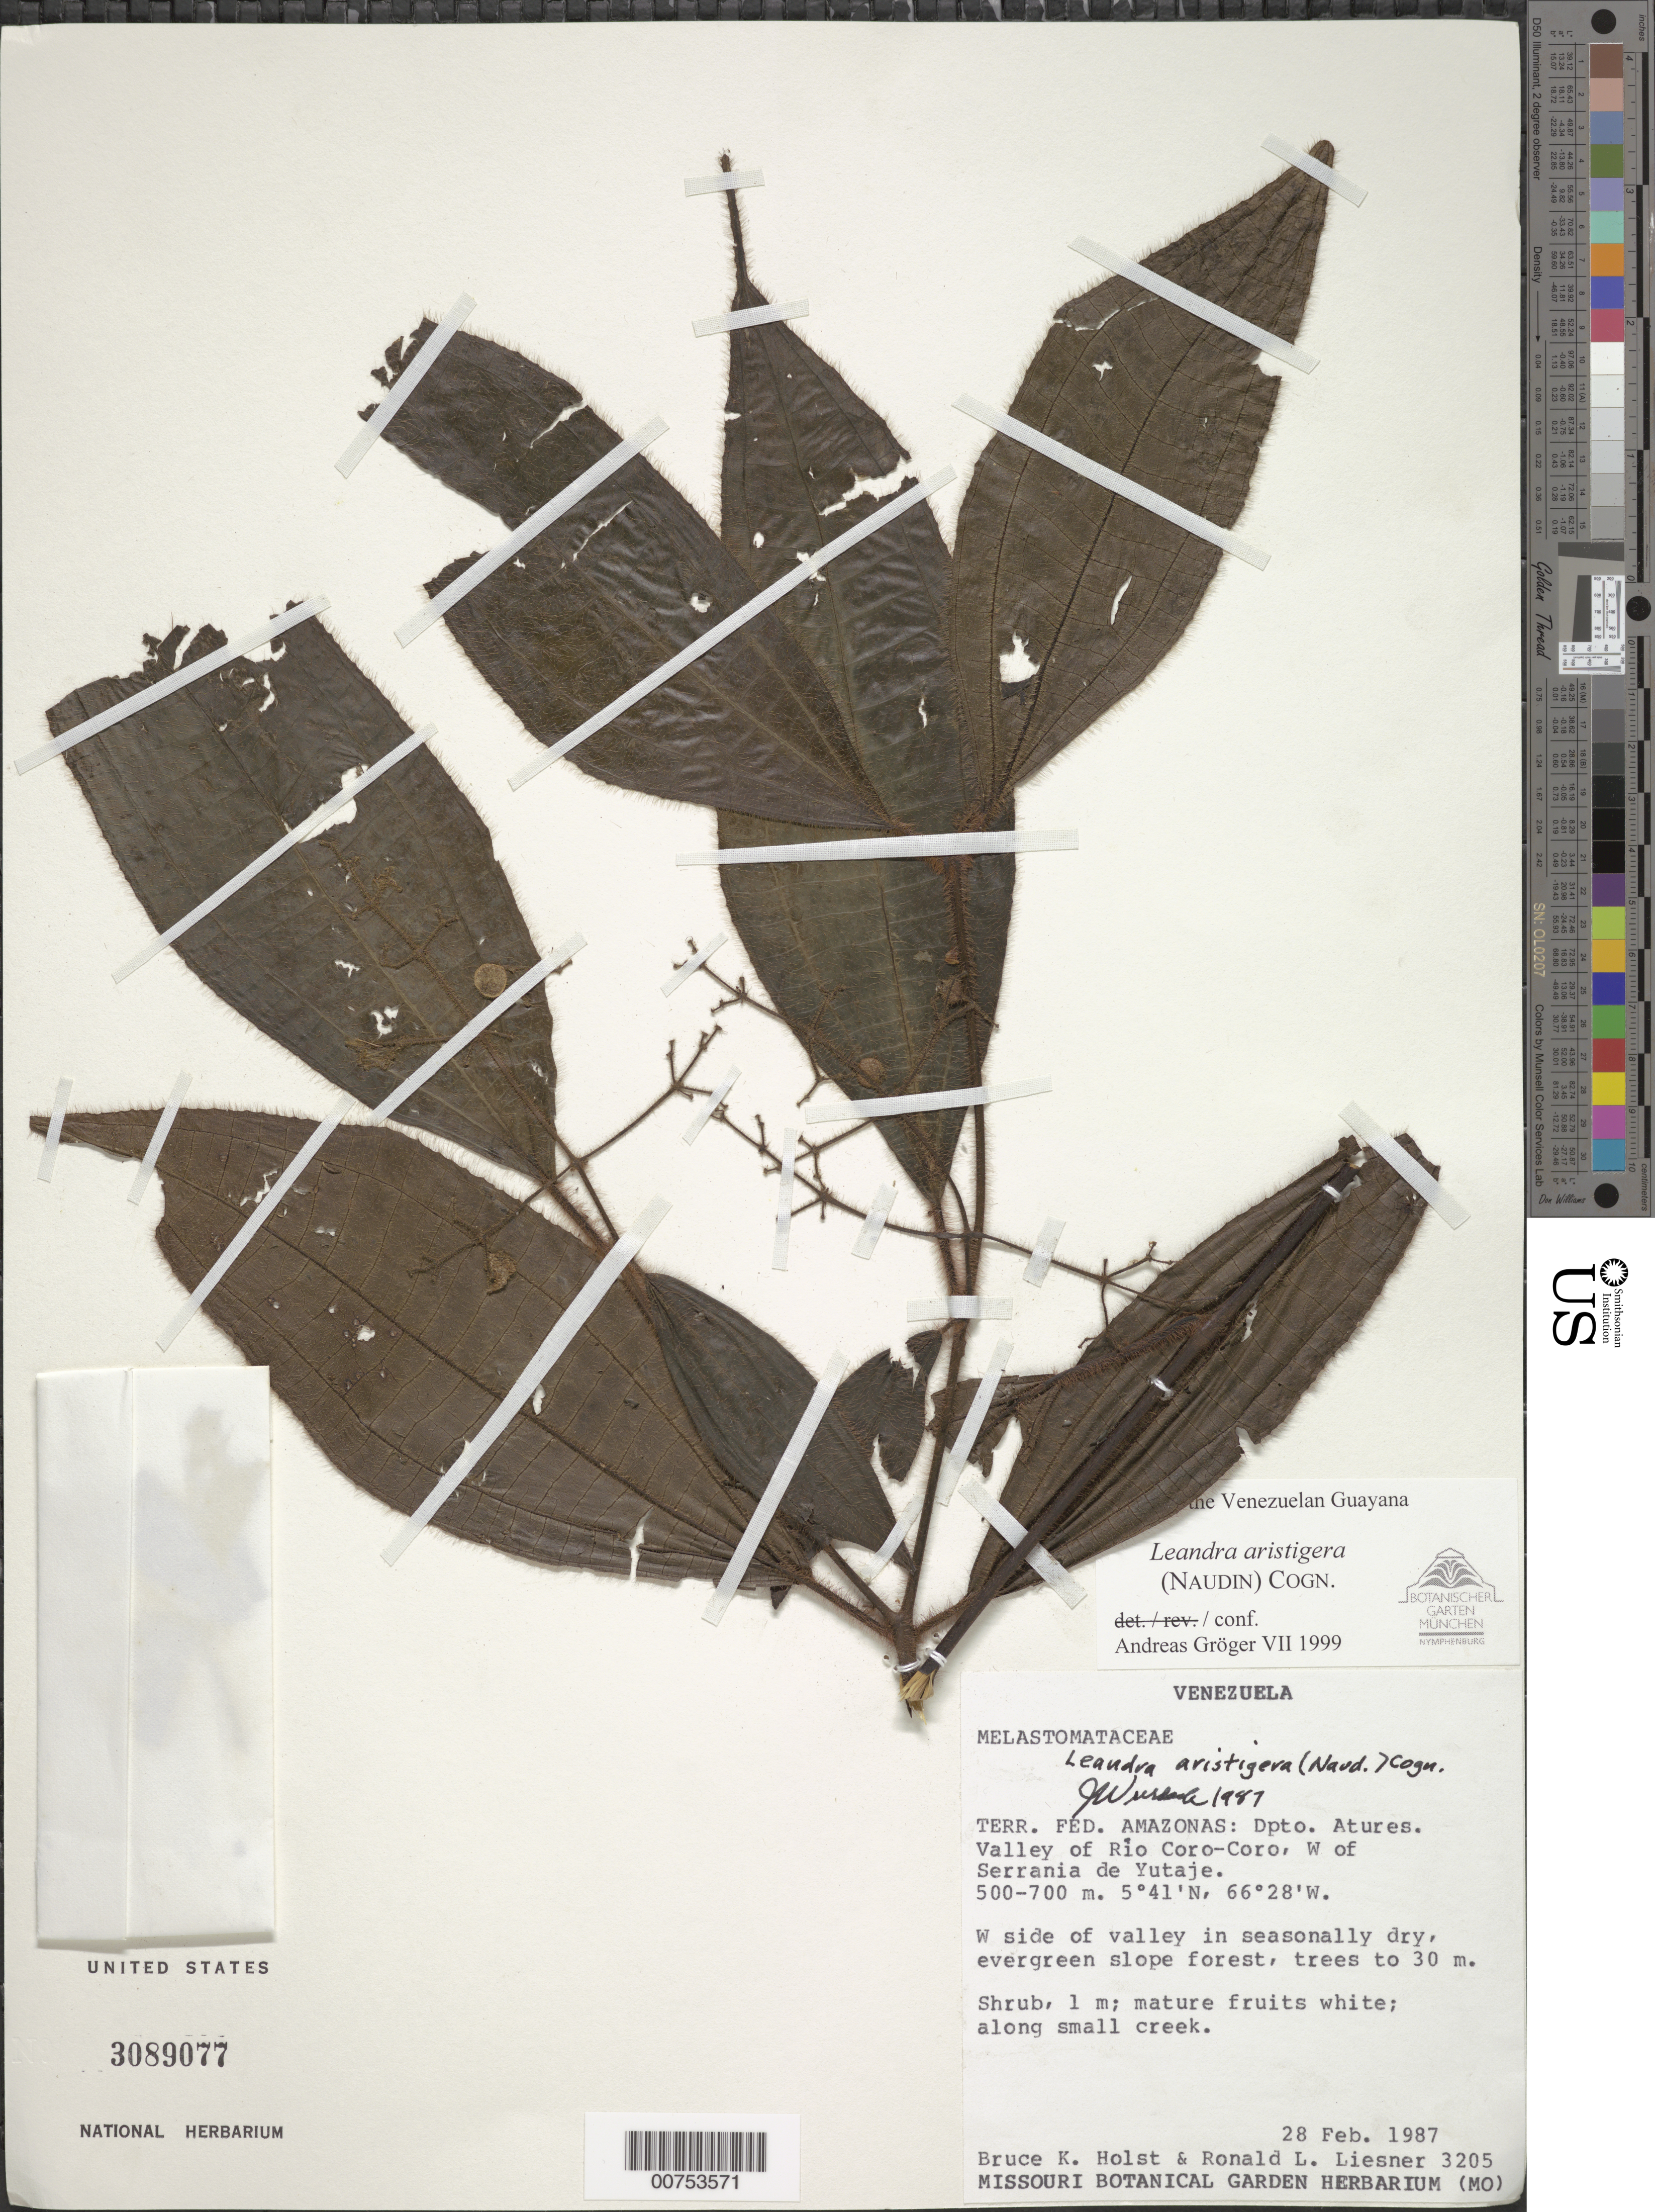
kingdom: Plantae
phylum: Tracheophyta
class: Magnoliopsida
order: Myrtales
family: Melastomataceae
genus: Leandra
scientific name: Leandra aristigera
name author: (Naudin) Cogn.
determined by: Gröger, A.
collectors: B. Holst & R. L. Liesner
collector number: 3205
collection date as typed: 28-Feb-87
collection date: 1987-02-28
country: Venezuela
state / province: Amazonas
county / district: Atures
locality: Río Coro-Coro, W of Serrania de Yutajé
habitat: Seasonally dry, evergreen slope forest, trees to 30 m; along small creek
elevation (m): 500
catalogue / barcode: US 3089077